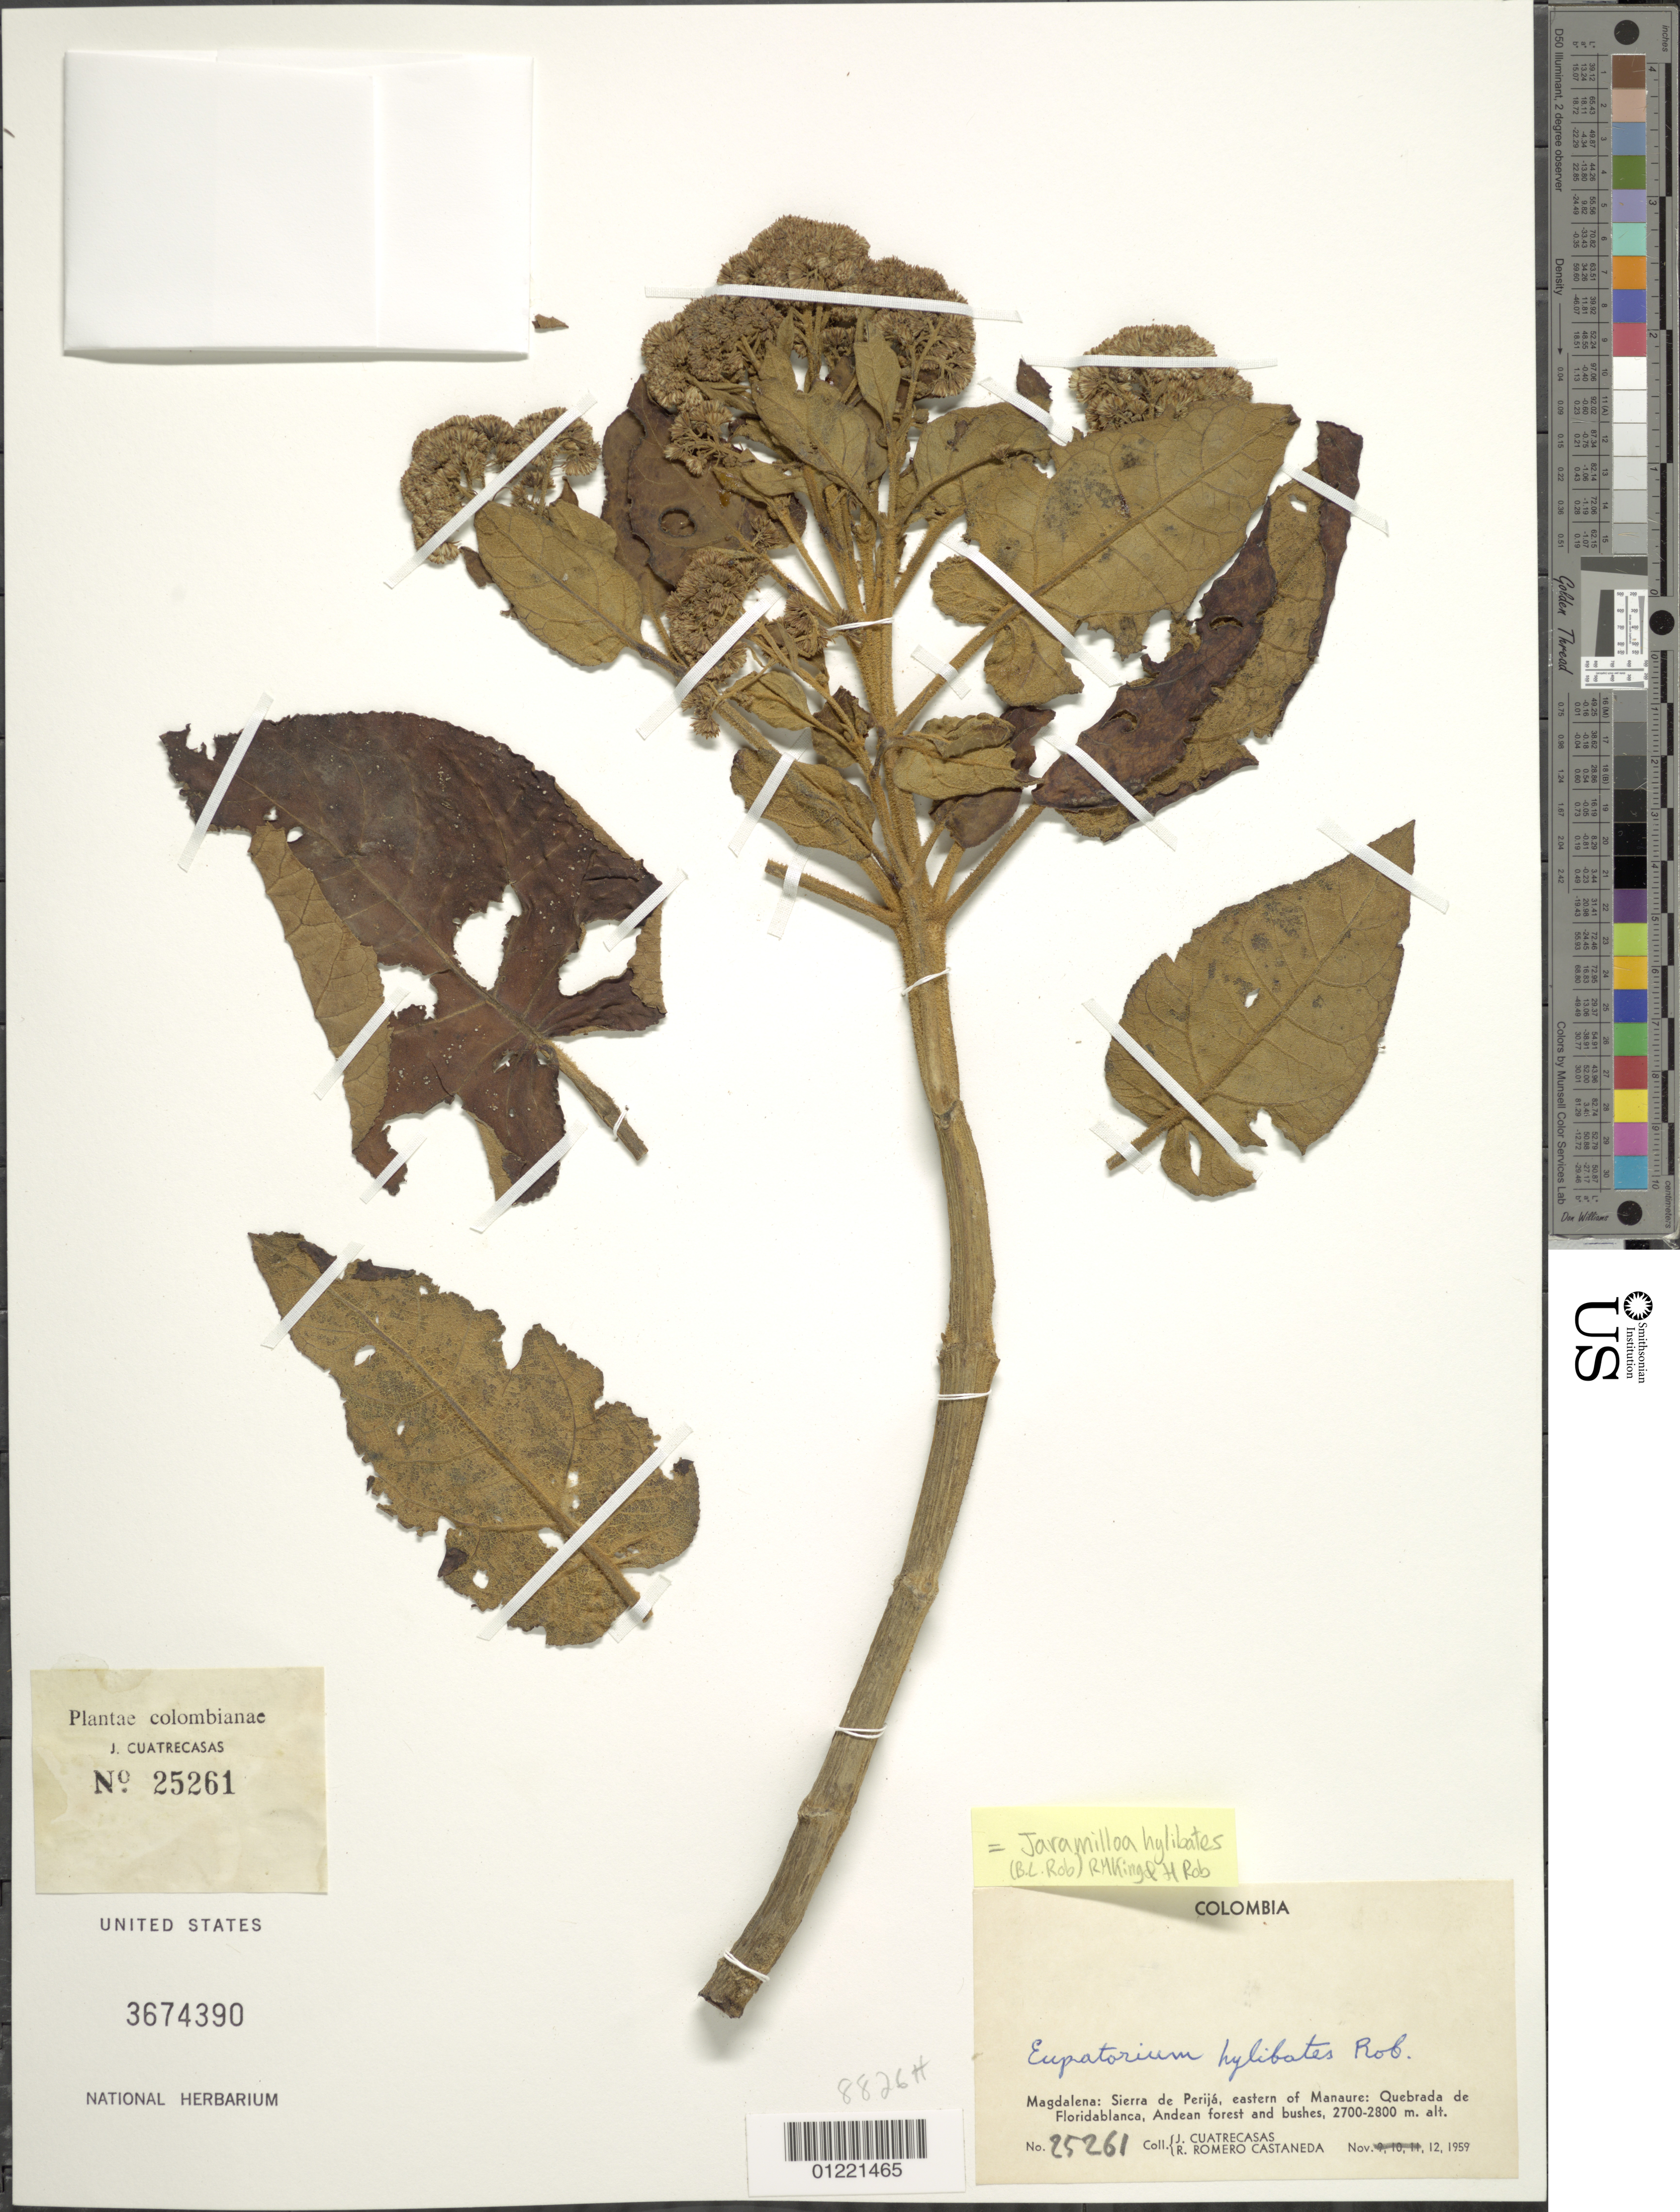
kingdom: Plantae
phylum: Tracheophyta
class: Magnoliopsida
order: Asterales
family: Asteraceae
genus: Jaramilloa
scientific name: Jaramilloa hylibates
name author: (B.L. Rob.) R.M. King & H. Rob.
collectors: J. Cuatrecasas & R. Romero Castañeda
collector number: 25261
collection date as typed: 12 Nov 1959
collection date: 1959-11-12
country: Colombia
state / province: Magdalena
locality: Sierra de Perija, E of Manaure. Quebrada de Floridablanca,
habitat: Andean forest and bushes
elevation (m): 2700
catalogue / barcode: US 3674390